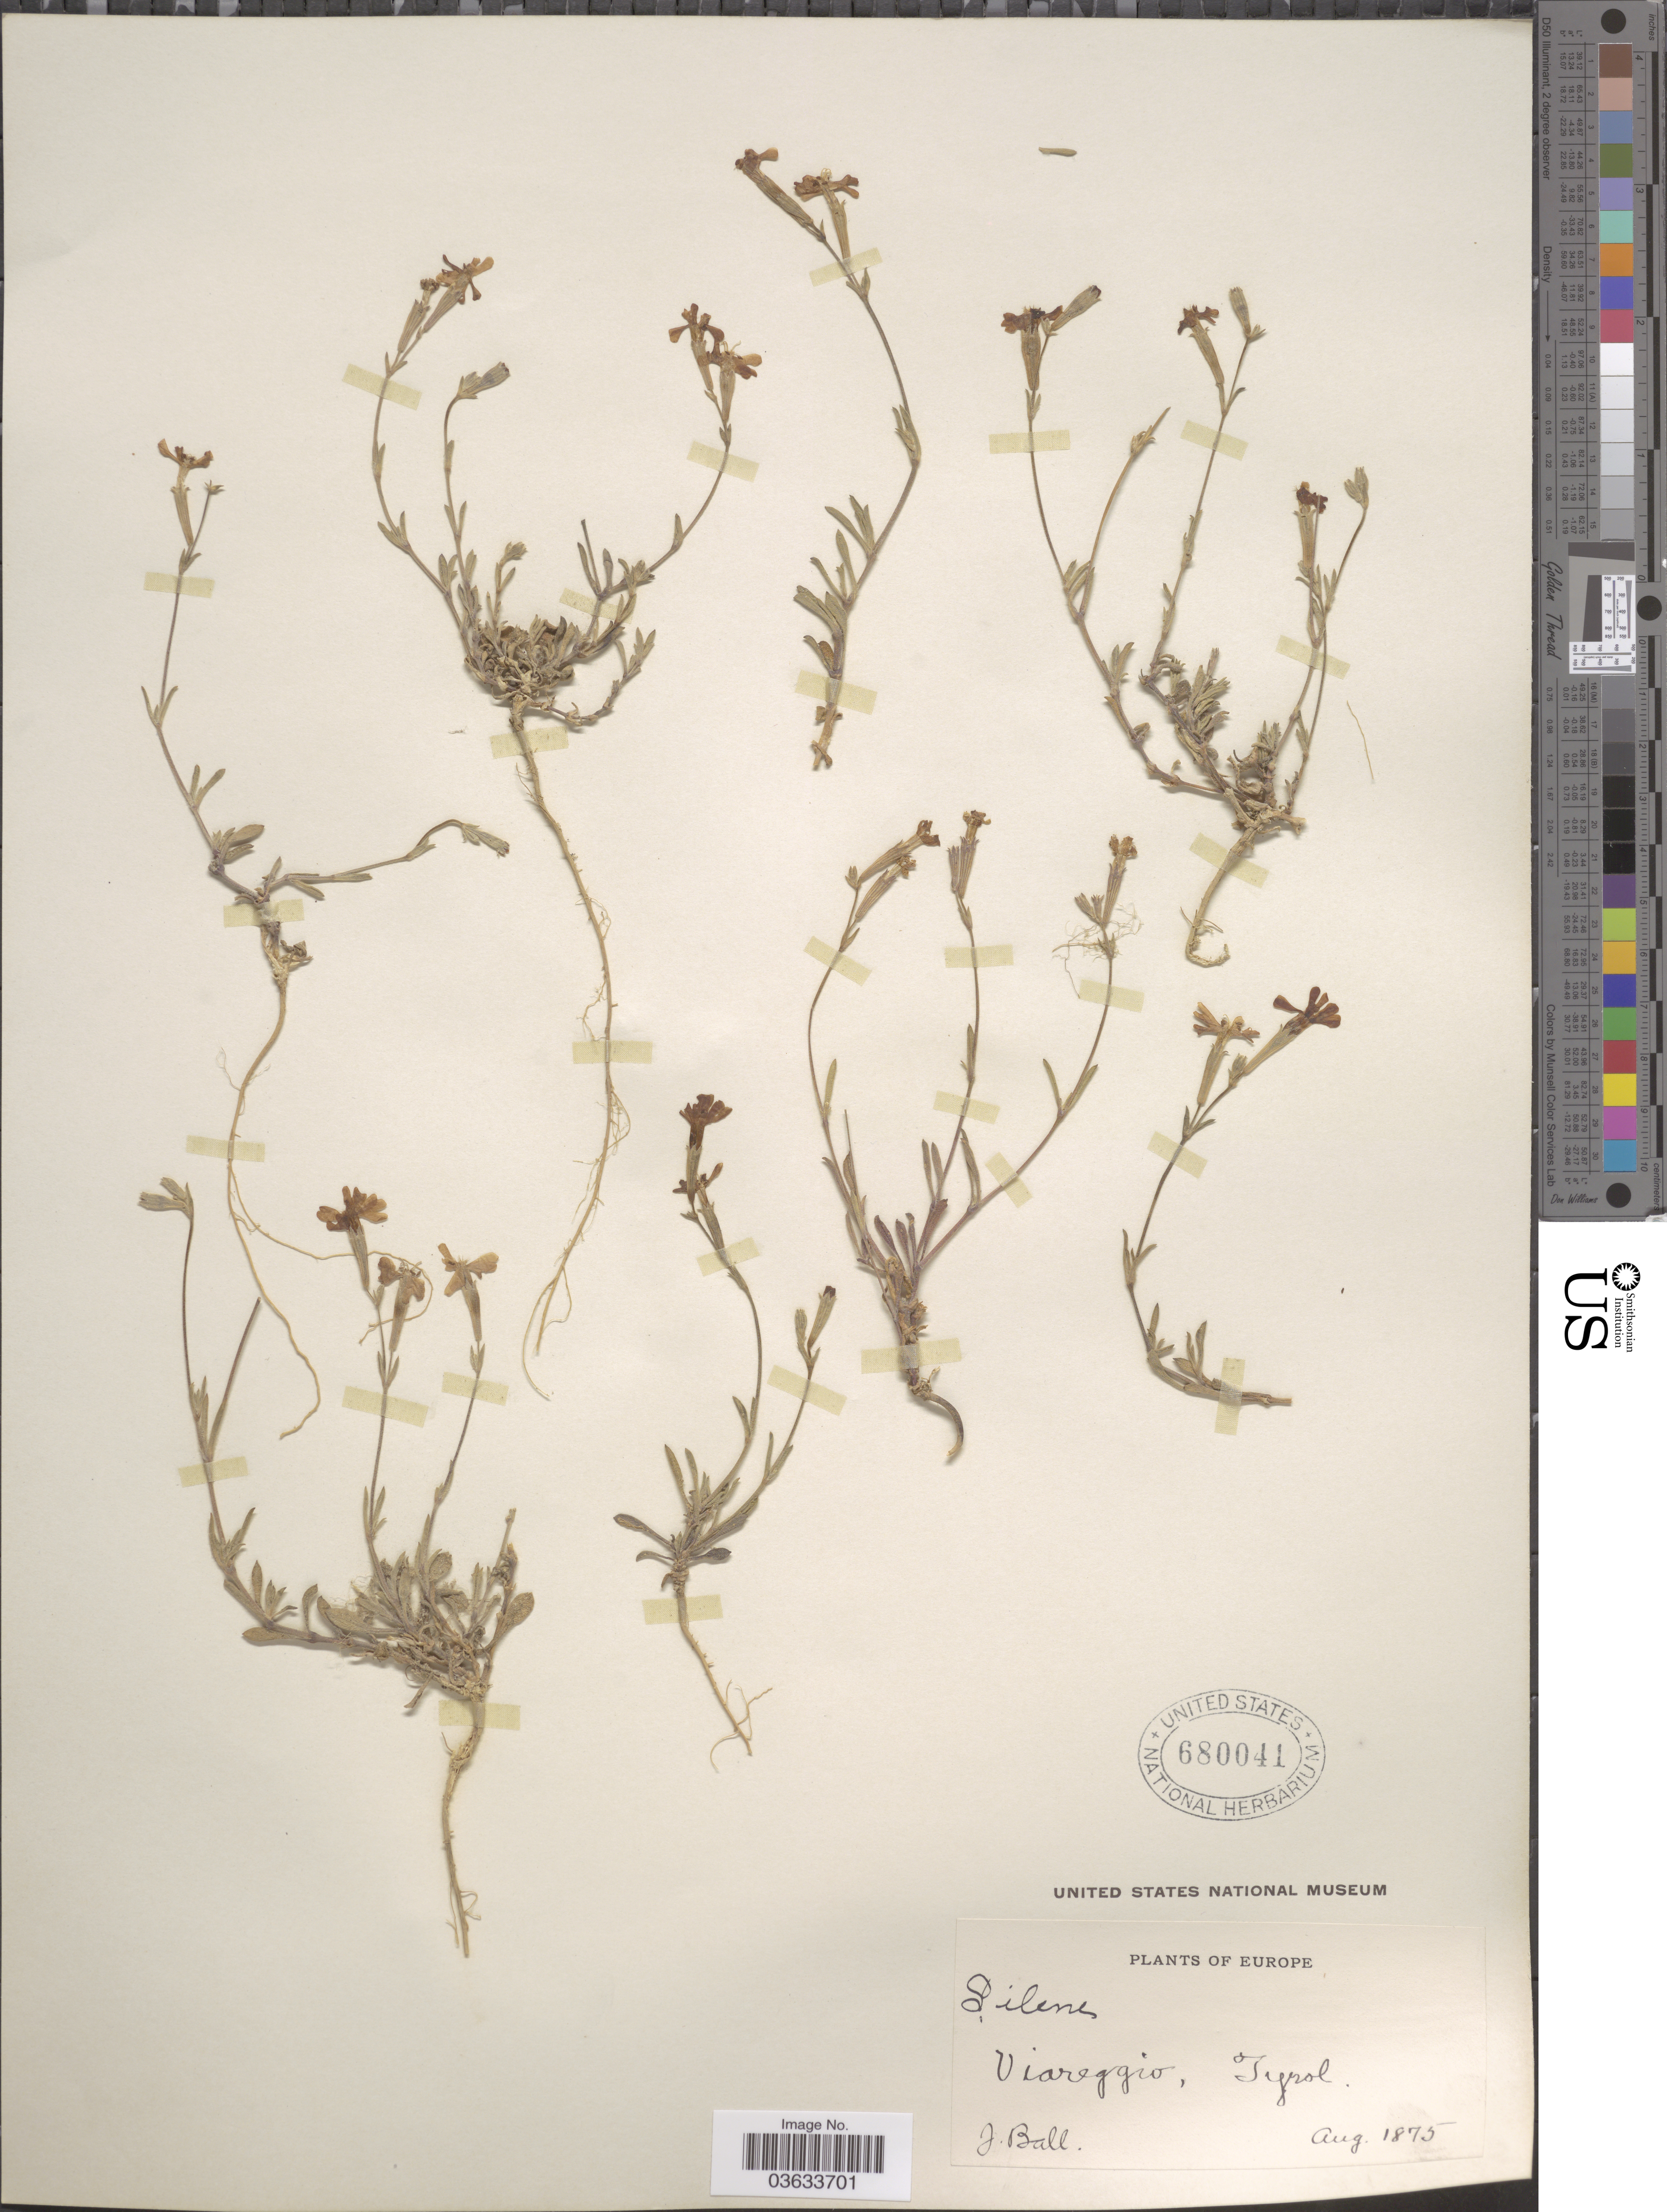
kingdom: Plantae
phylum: Tracheophyta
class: Magnoliopsida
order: Caryophyllales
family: Caryophyllaceae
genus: Silene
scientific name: Silene sp.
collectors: J. Ball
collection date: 1875-08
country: Italy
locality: Europe. Viareggio, Tyrol.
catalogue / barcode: US 680041